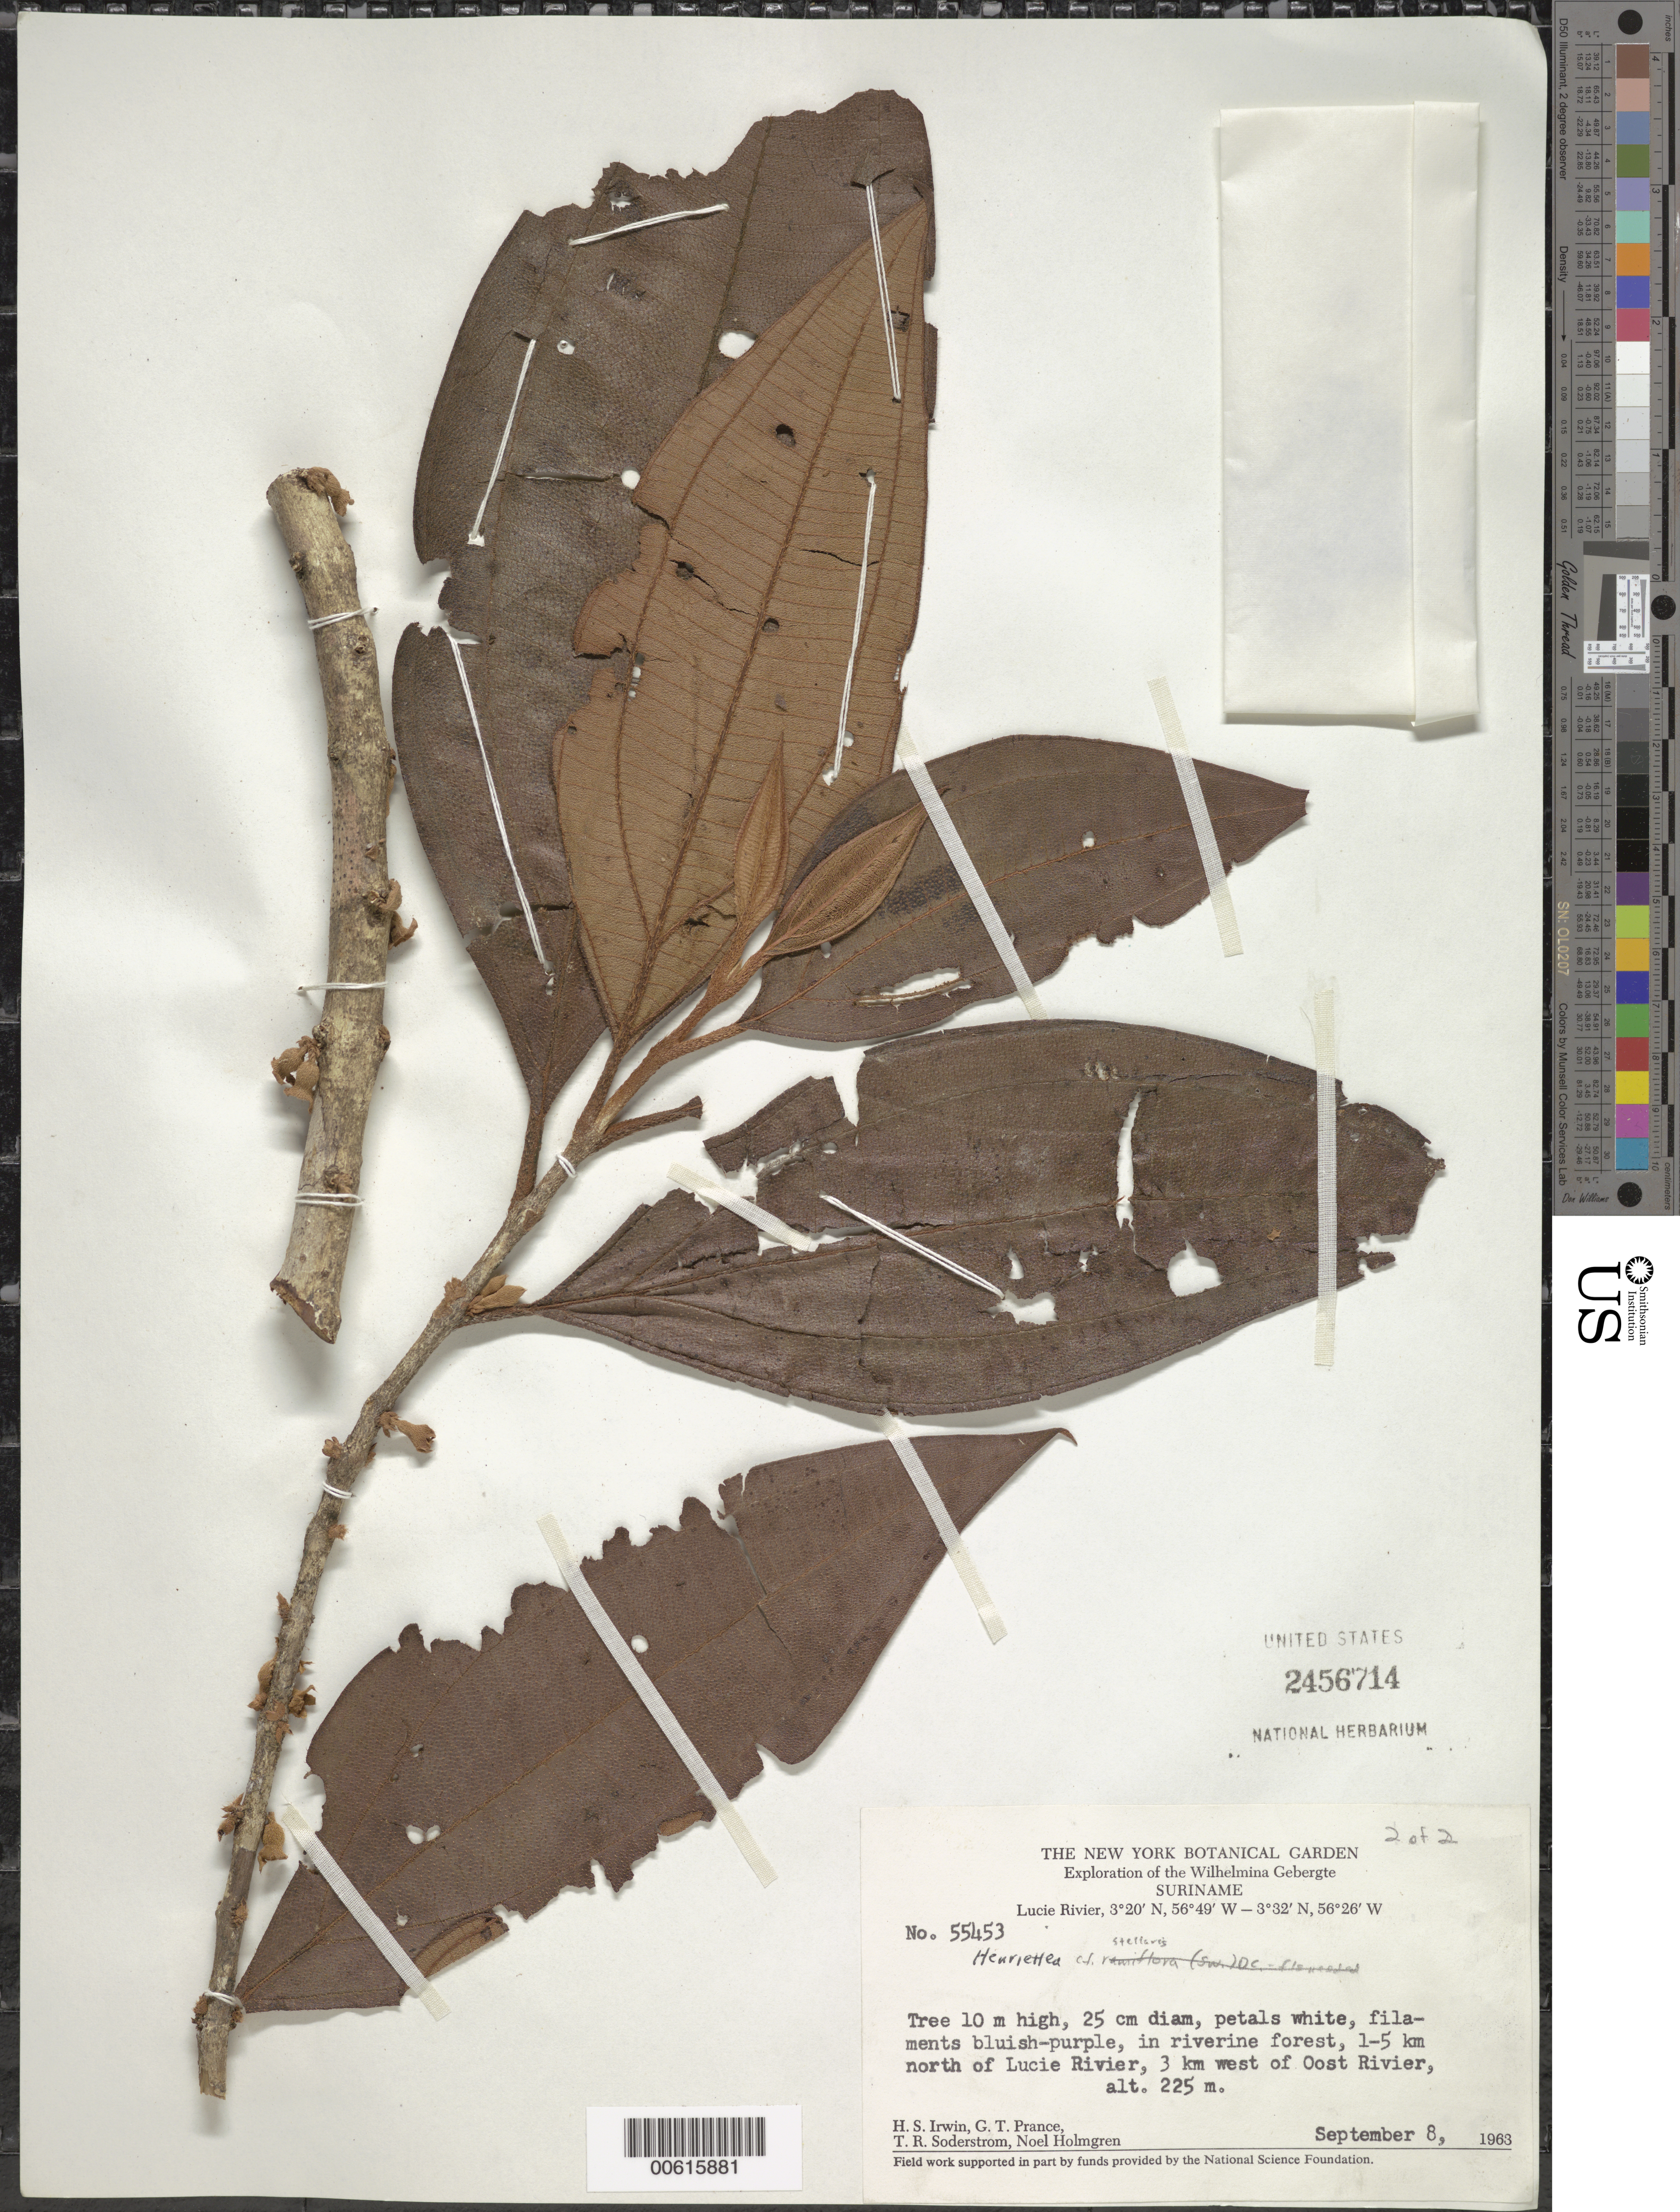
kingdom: Plantae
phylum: Tracheophyta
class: Magnoliopsida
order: Myrtales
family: Melastomataceae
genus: Henriettea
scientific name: Henriettea stellaris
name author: O. Berg ex Triana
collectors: H. Irwin, G. T. Prance, T. R. Soderstrom & N. H. Holmgren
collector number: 55453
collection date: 1963-09-08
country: Suriname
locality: Wilhelmina Gebergte. Lucie Rivier. 1-5 km north of Lucie Rivier, 3 km west of Oost Rivier.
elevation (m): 225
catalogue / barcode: US 2456714